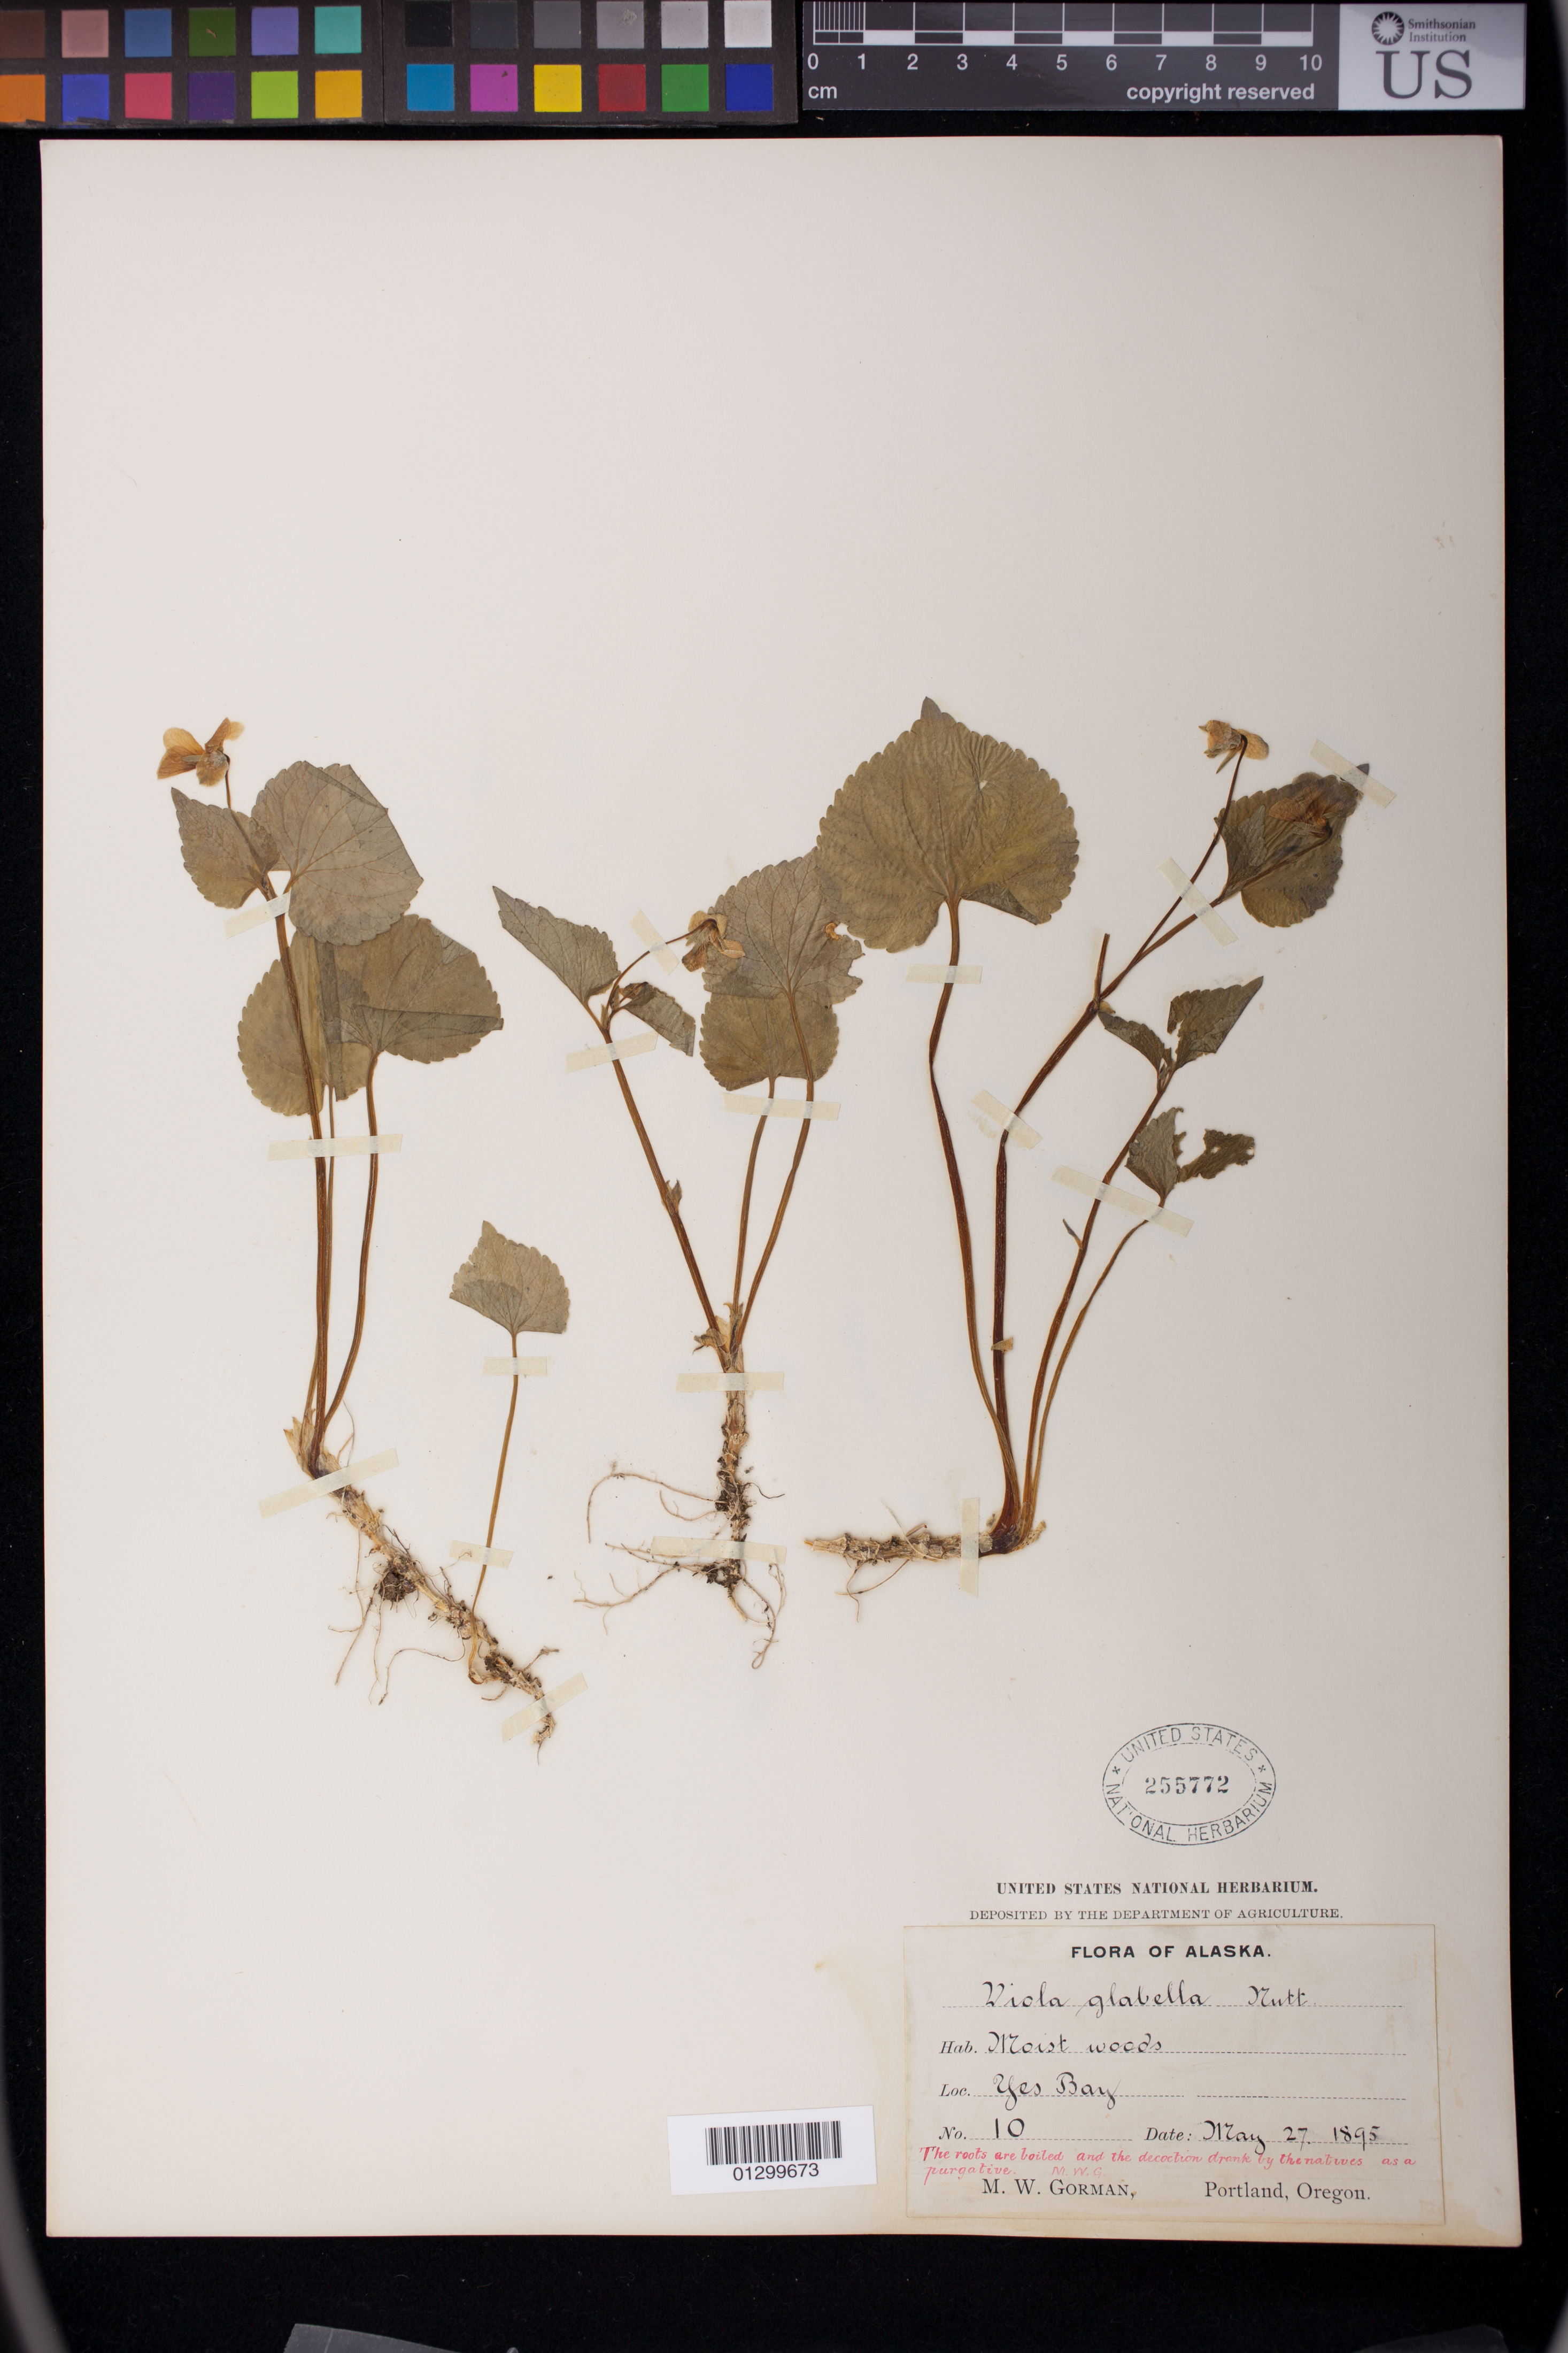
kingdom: Plantae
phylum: Tracheophyta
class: Magnoliopsida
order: Malpighiales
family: Violaceae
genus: Viola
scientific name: Viola glabella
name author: Nutt.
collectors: M. W. Gorman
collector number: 10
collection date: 1899-05-27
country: United States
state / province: Alaska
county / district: Ketchikan Gateway Borough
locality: Yes Bay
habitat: Moist woods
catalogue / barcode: US 255772